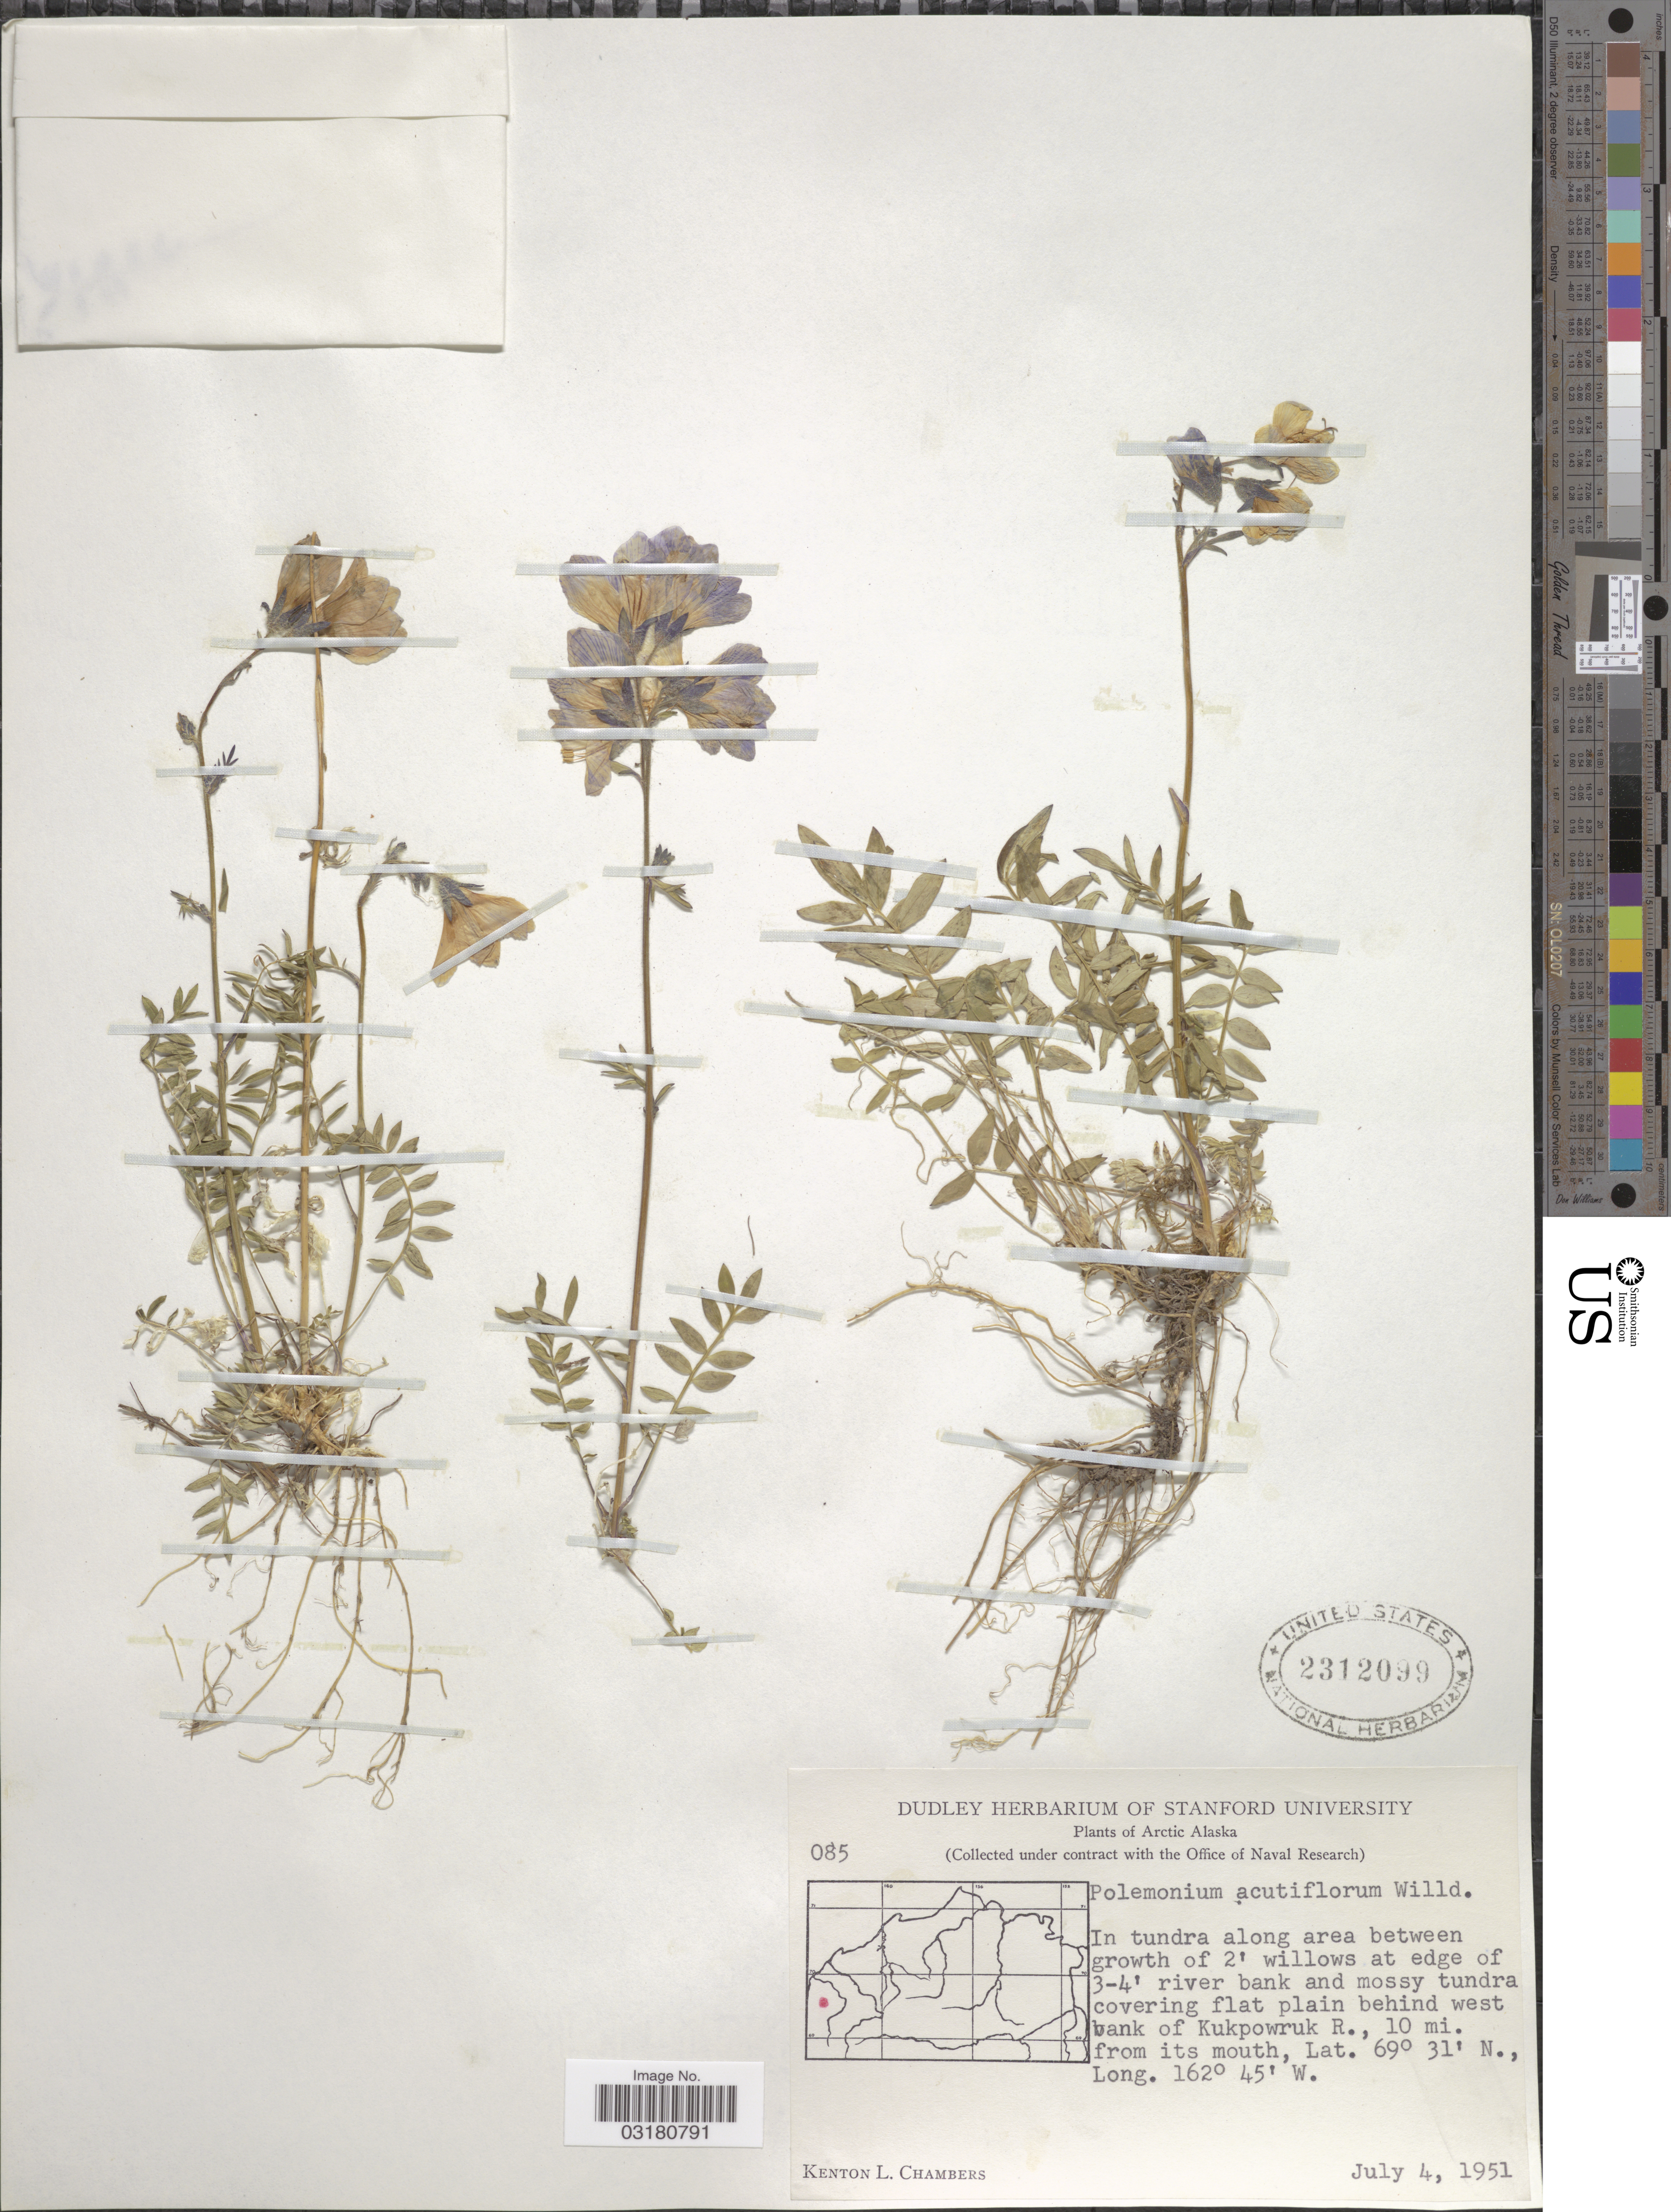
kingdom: Plantae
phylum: Tracheophyta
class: Magnoliopsida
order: Ericales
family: Polemoniaceae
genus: Polemonium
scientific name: Polemonium acutiflorum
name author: Willd. ex Roem. & Schult.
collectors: K. L. Chambers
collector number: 085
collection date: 1951-07-04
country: United States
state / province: Alaska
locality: Arctic Alaska. In tundra along area between growth of 2' willows at edge of 3-4' river bank and mossy tundra covering flat plain behind west of bank of Kukpowruk R., 10 mi. from its mouth.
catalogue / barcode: US 2312099